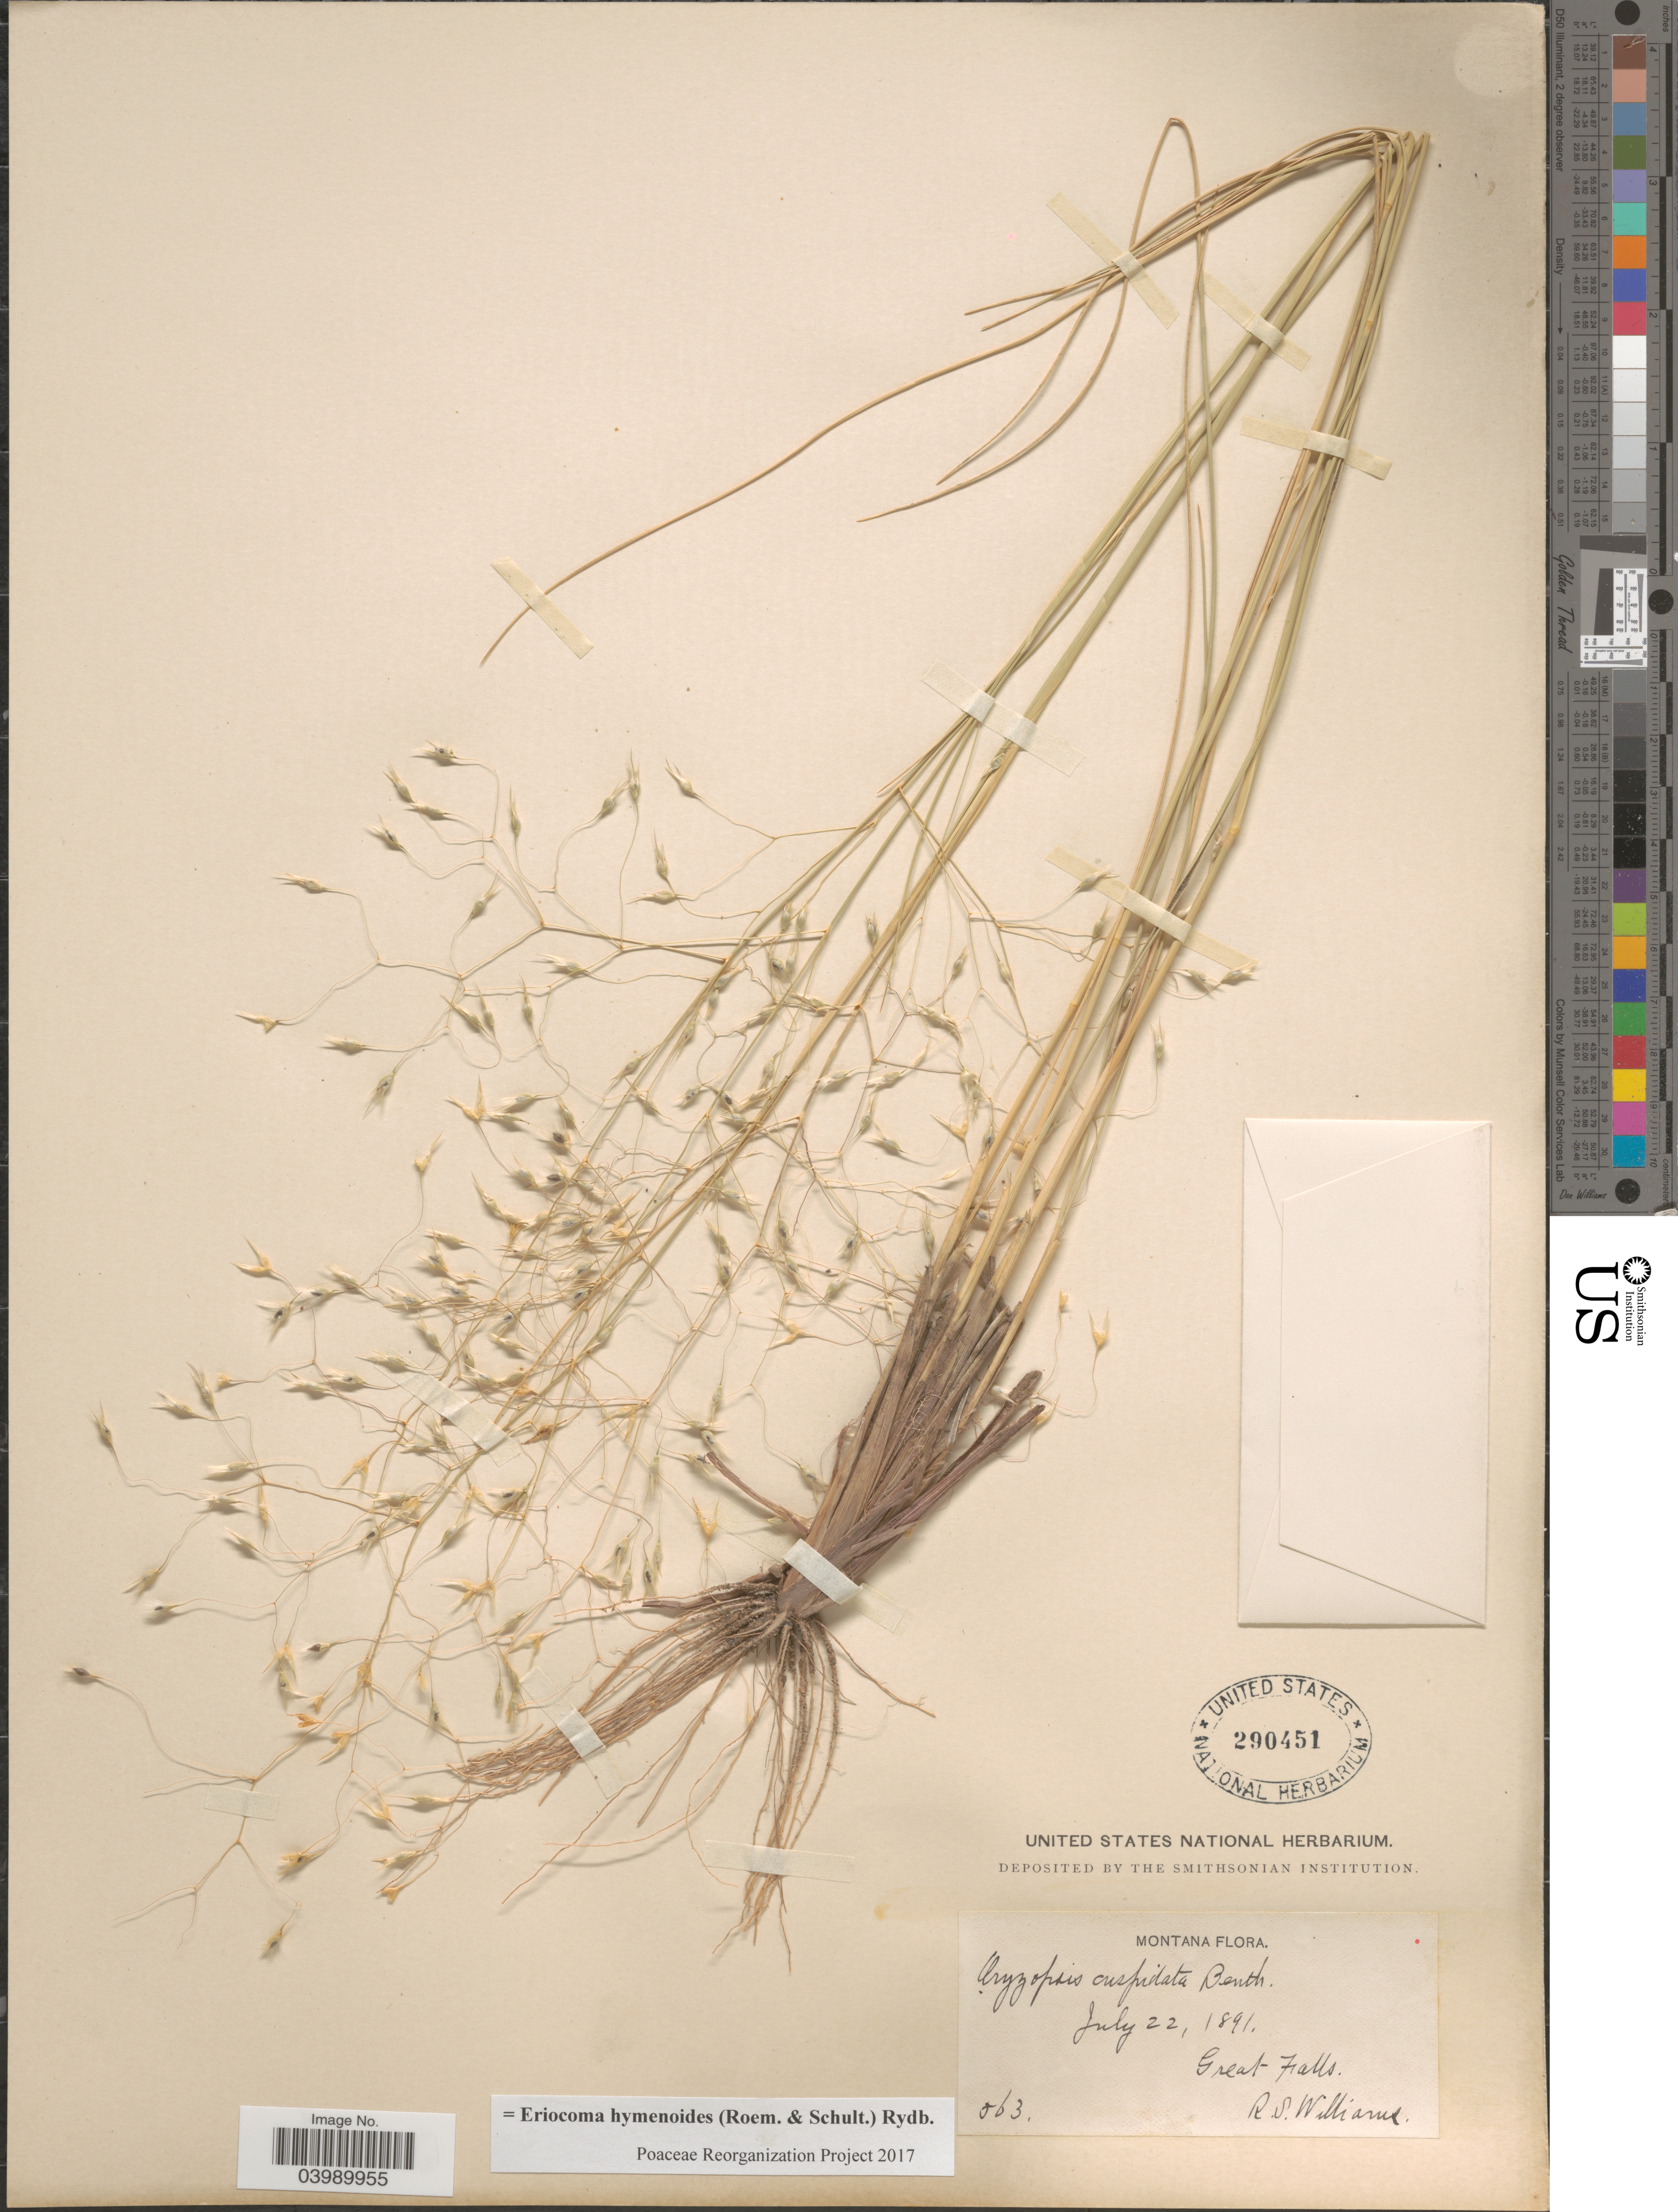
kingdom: Plantae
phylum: Tracheophyta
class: Liliopsida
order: Poales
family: Poaceae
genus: Eriocoma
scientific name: Eriocoma hymenoides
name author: (Roem. & Schult.) Rydb.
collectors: R. S. Williams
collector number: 563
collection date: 1891-07-22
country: United States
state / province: Montana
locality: Great Falls.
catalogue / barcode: US 290451